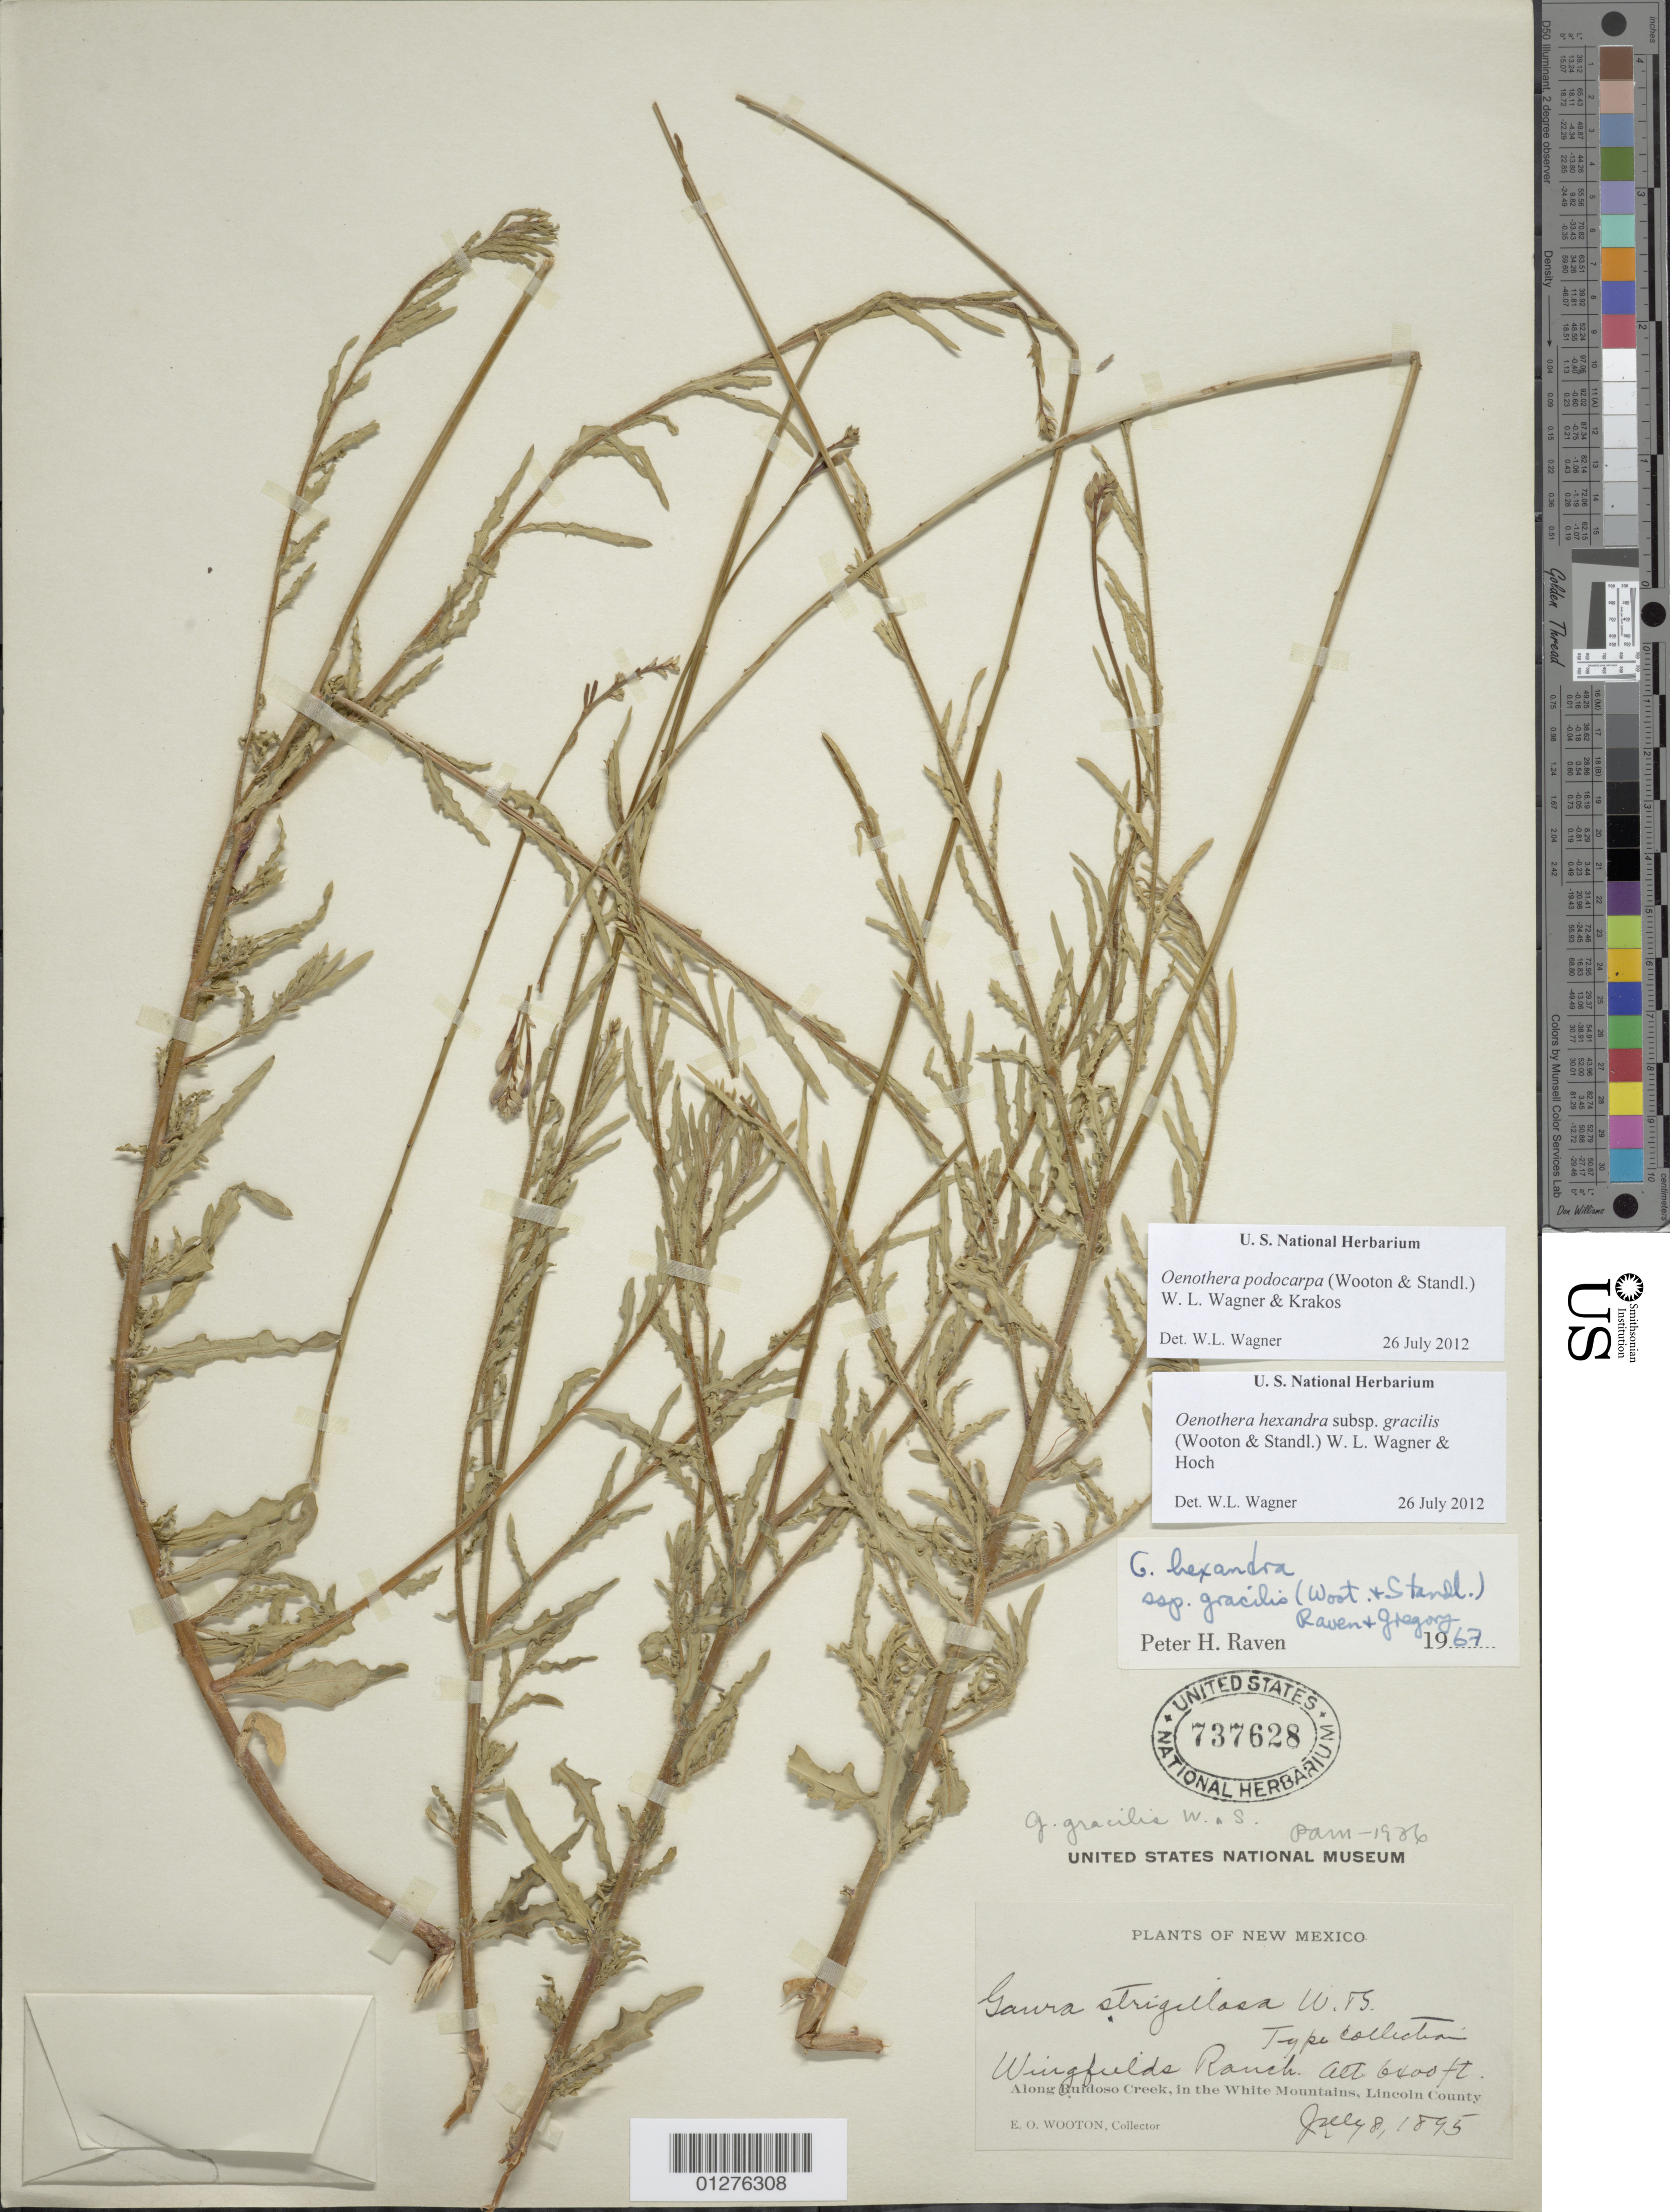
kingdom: Plantae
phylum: Tracheophyta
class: Magnoliopsida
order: Myrtales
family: Onagraceae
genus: Oenothera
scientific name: Oenothera podocarpa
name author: (Wooton & Standl.) Krakos & W.L. Wagner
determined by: Wagner, W. L., (BOT), Smithsonian Institution - National Museum of Natural History (UNITED STATES)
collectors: E. O. Wooton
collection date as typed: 08 Jul 1895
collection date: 1895-07-08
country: United States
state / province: New Mexico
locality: Wingfields Ranch on Ruidoso Creek, White Mts.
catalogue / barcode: US 737628